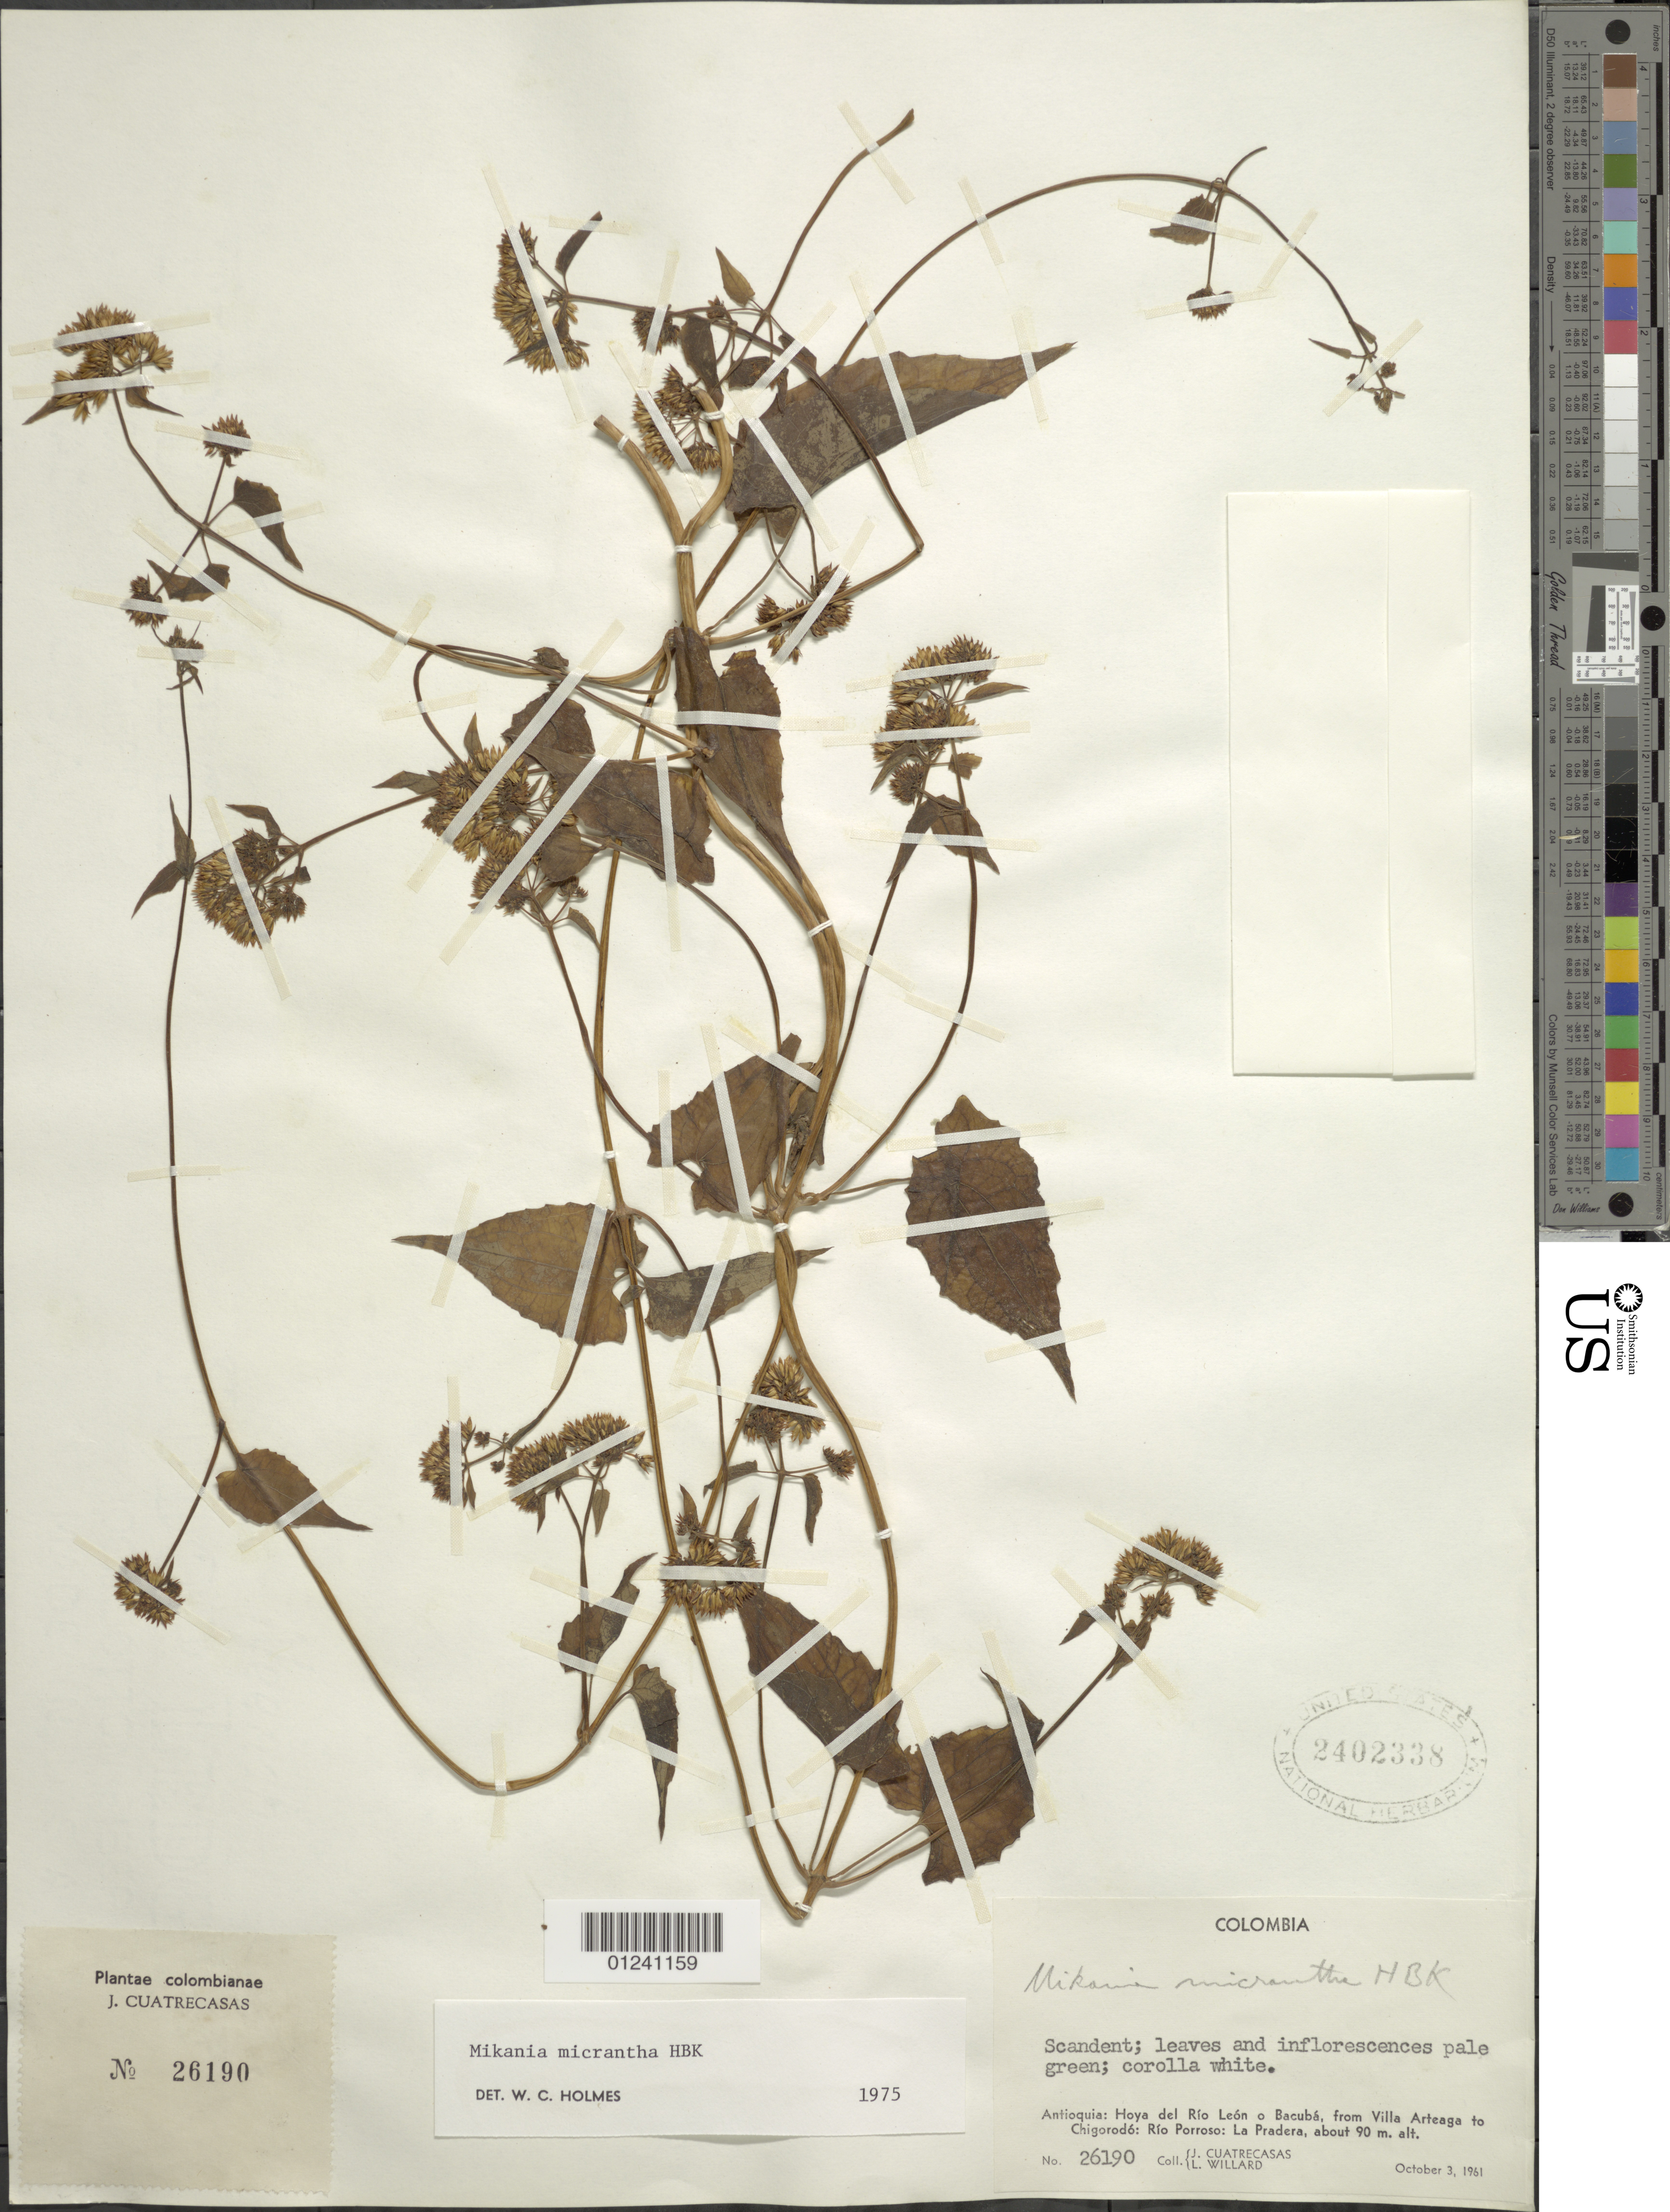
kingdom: Plantae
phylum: Tracheophyta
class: Magnoliopsida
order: Asterales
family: Asteraceae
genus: Mikania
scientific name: Mikania micrantha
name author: Kunth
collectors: J. Cuatrecasas & L. Willard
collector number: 26190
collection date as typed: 03 Oct 1961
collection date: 1961-10-03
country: Colombia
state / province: Antioquia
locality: Hoya del Rio Leon o Bacuba, from Villa Arteaga to CHigordo, Rio Porroso, La Pradera.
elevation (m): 90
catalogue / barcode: US 2402338